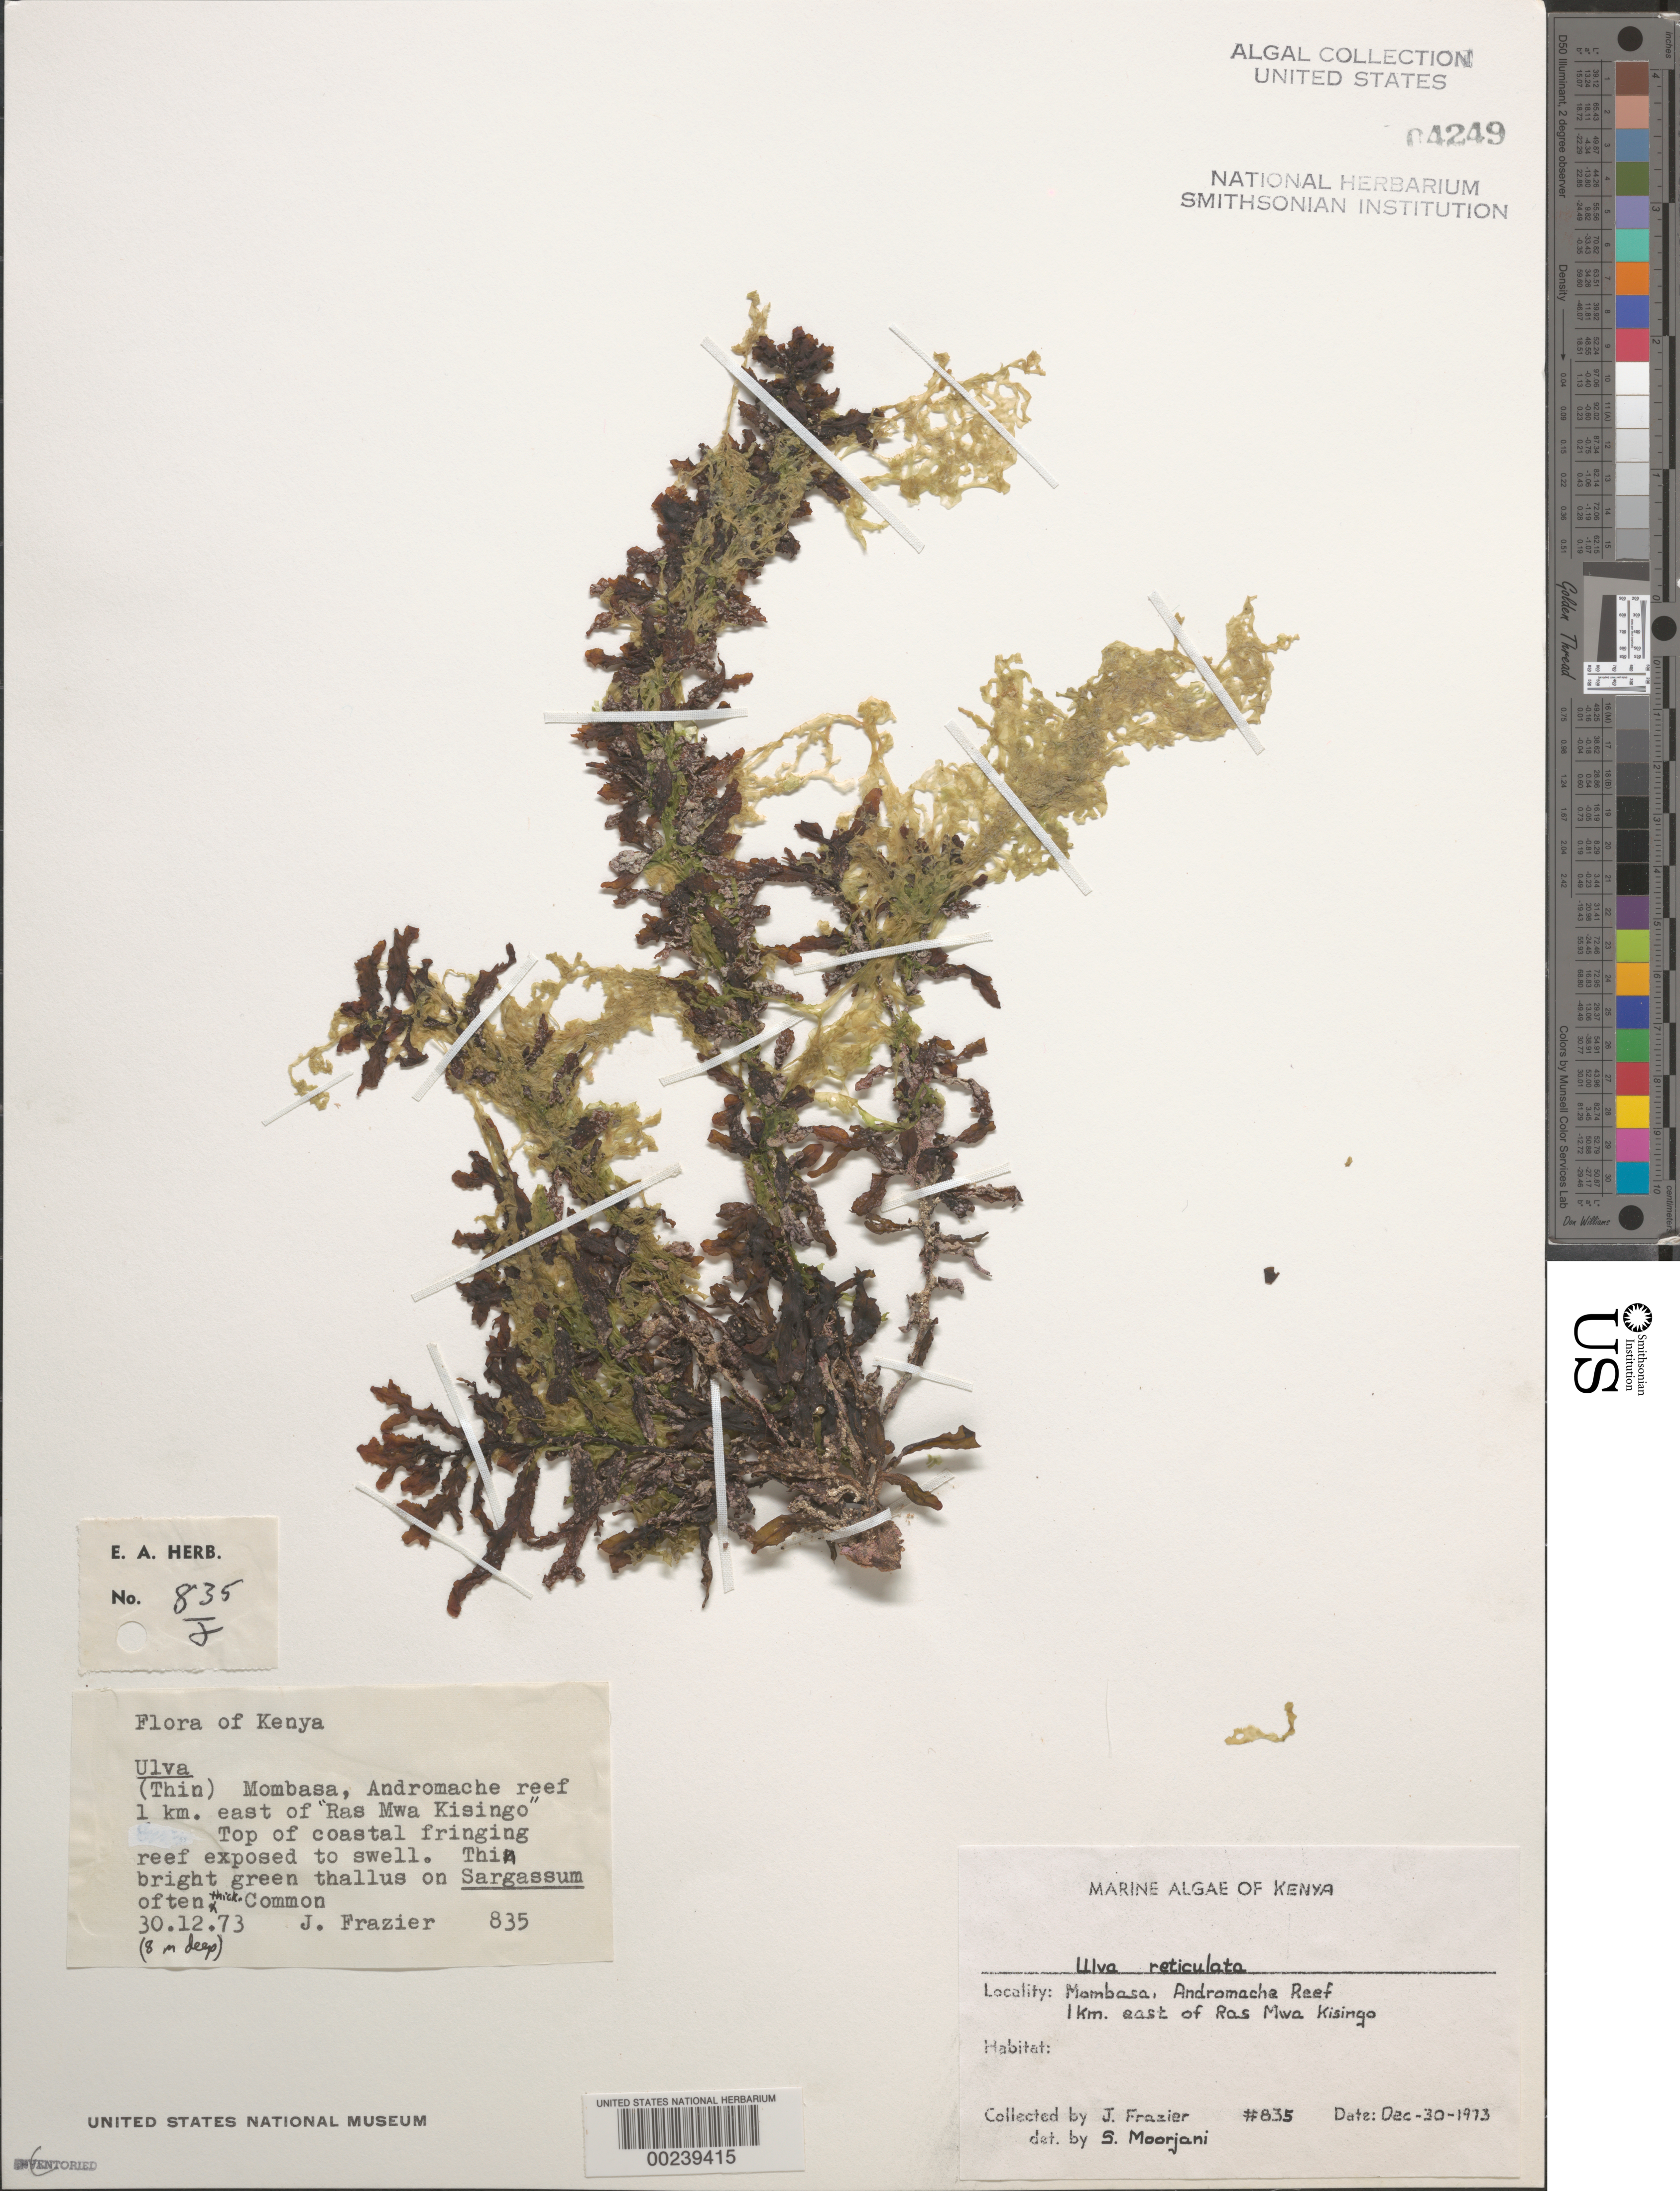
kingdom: Plantae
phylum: Chlorophyta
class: Ulvophyceae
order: Ulvales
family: Ulvaceae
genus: Ulva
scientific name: Ulva reticulata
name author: Forssk.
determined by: Moorjani, S.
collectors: J. Frazier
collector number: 835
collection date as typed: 30 Dec 1973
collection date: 1973-12-30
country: Kenya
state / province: Mombasa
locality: Mombasa, Andromache Reef, 1 km east of Ras Mwa Kisingo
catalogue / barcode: US 4249